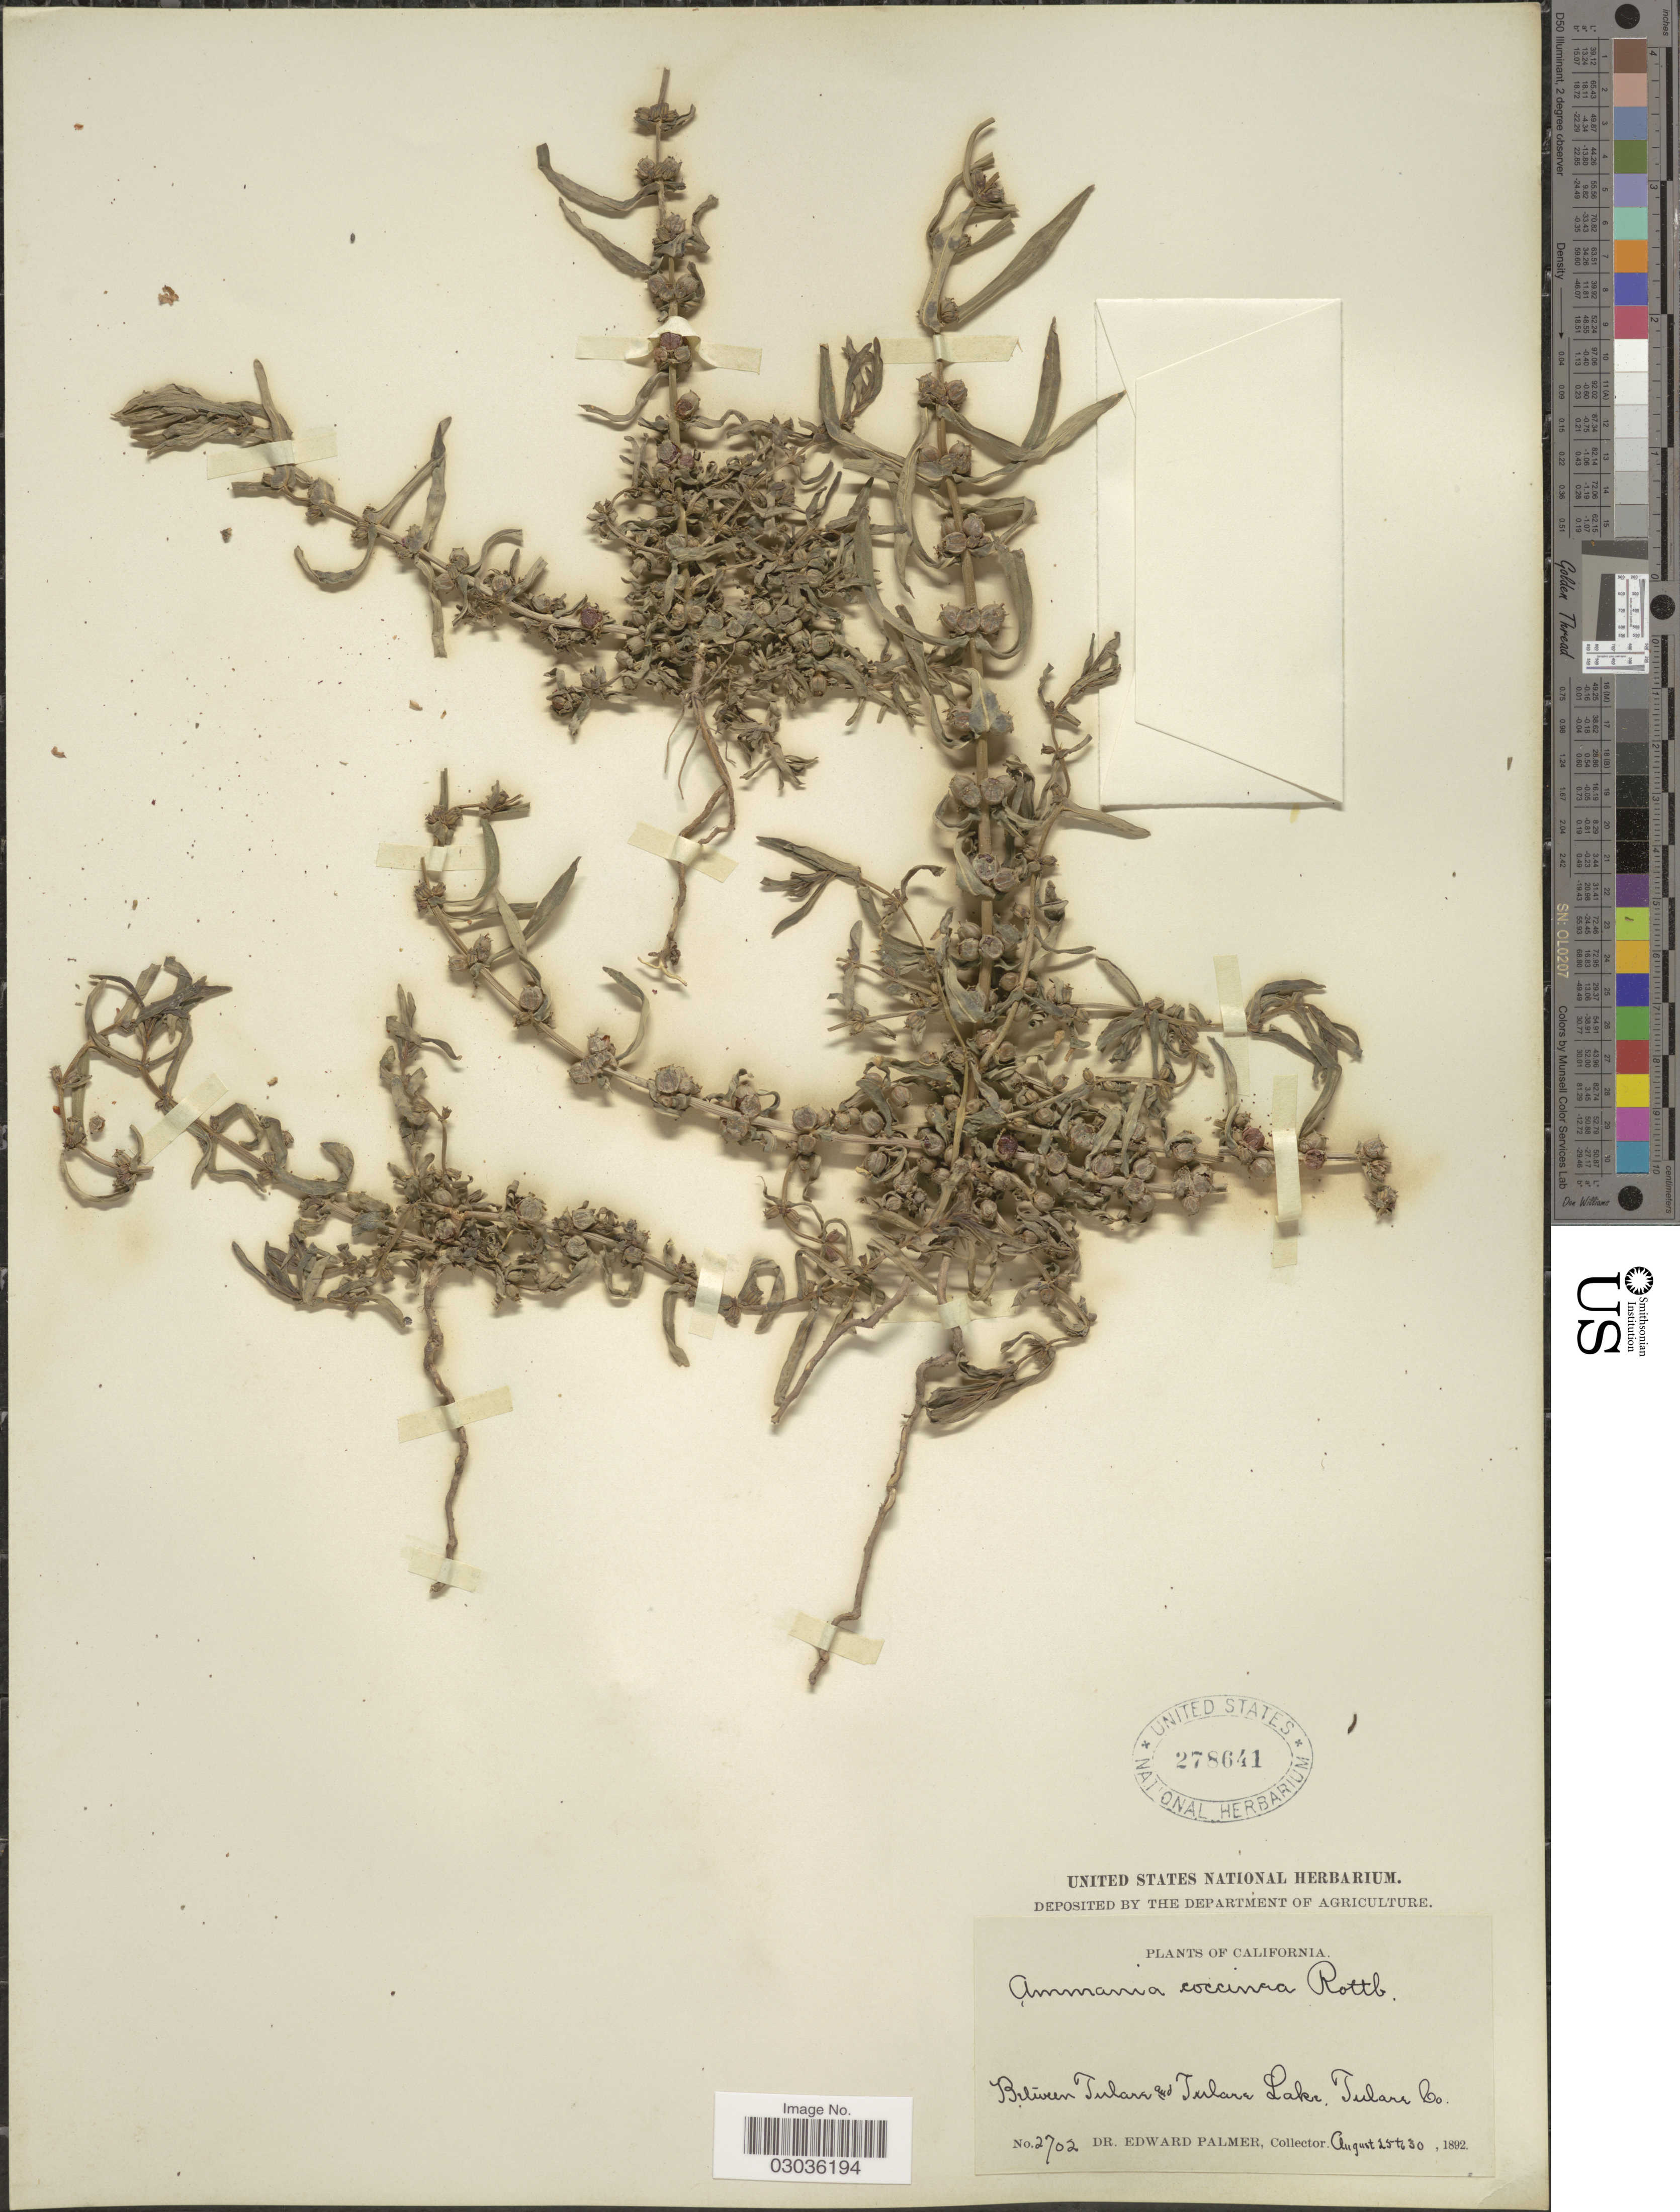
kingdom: Plantae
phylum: Tracheophyta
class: Magnoliopsida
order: Myrtales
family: Lythraceae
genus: Ammannia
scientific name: Ammannia coccinea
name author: Rottb.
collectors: E. Palmer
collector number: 2702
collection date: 1892-08-25/1892-08-30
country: United States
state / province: California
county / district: Tulare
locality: Between Tulare and Tulare Lake, Tulare Co.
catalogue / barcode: US 278641